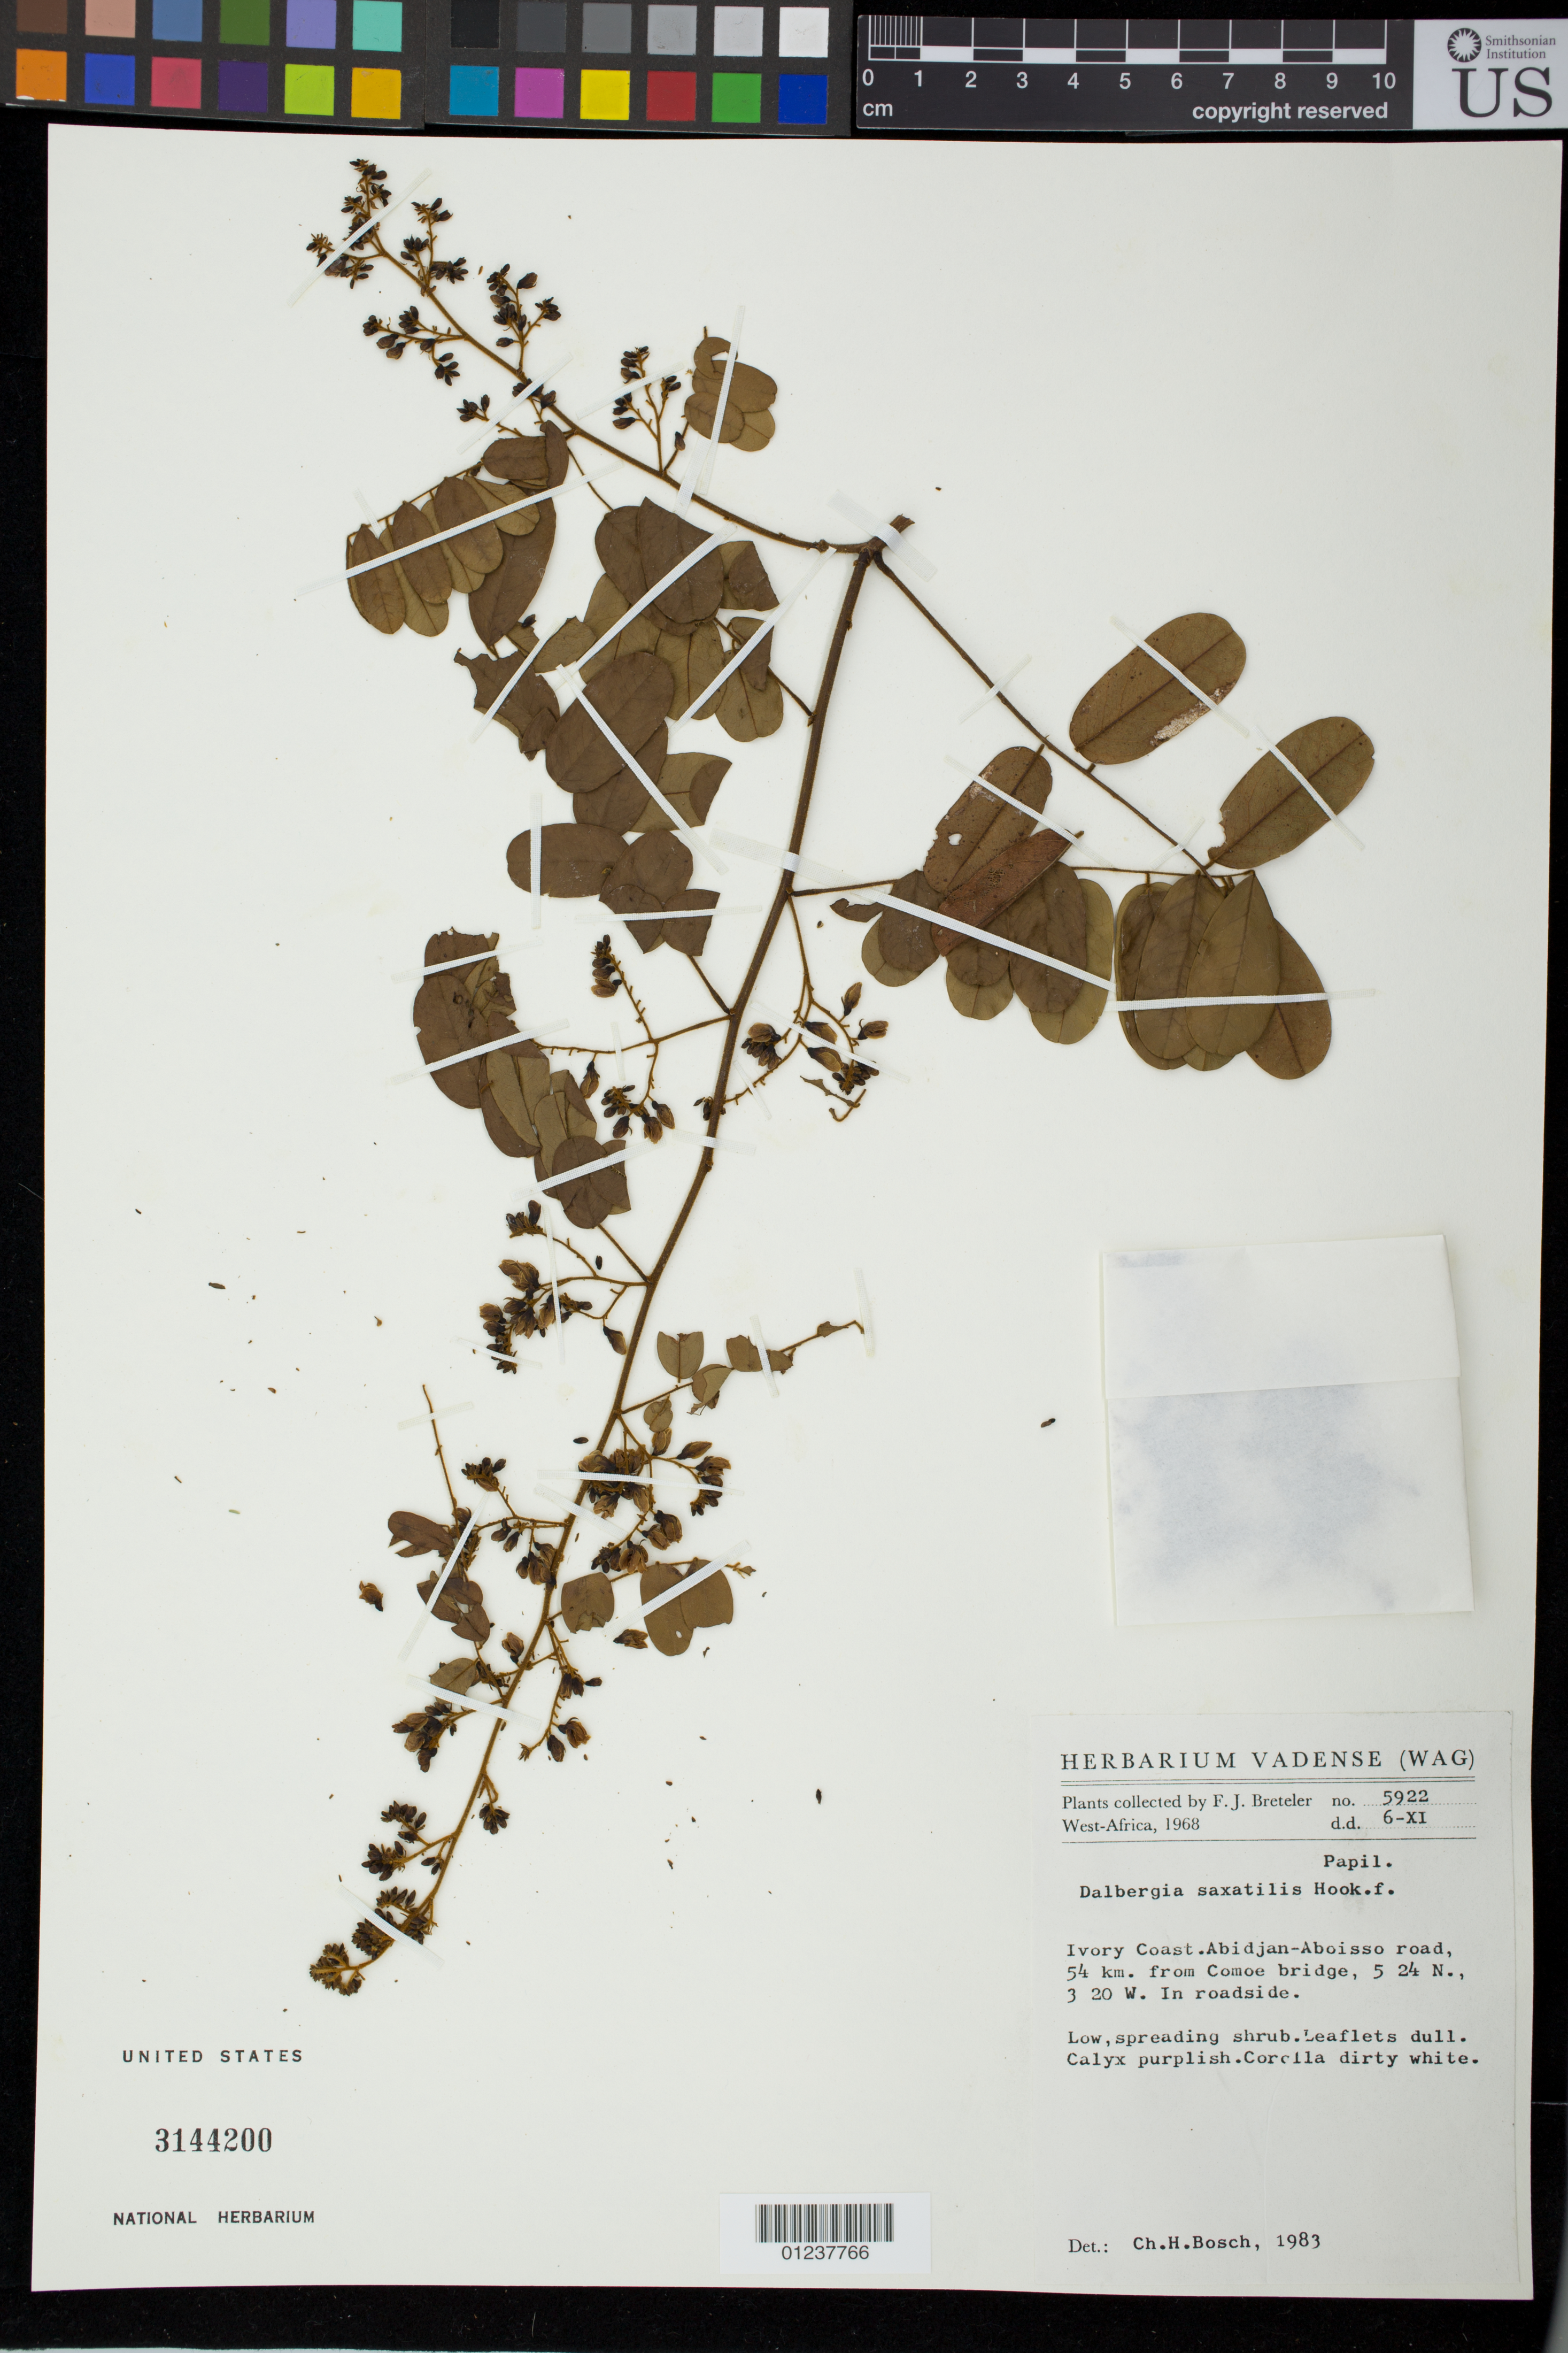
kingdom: Plantae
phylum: Tracheophyta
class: Magnoliopsida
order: Fabales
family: Fabaceae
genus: Dalbergia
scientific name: Dalbergia saxatilis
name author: Hook. f.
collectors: F. J. Breteler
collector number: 5922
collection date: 1968-11-06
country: Ivory Coast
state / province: Comoe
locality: Abidjan-Aboisso road, 54 kilometers from Comoe Bridge in roadside. Sud-Comoe.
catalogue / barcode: US 3144200